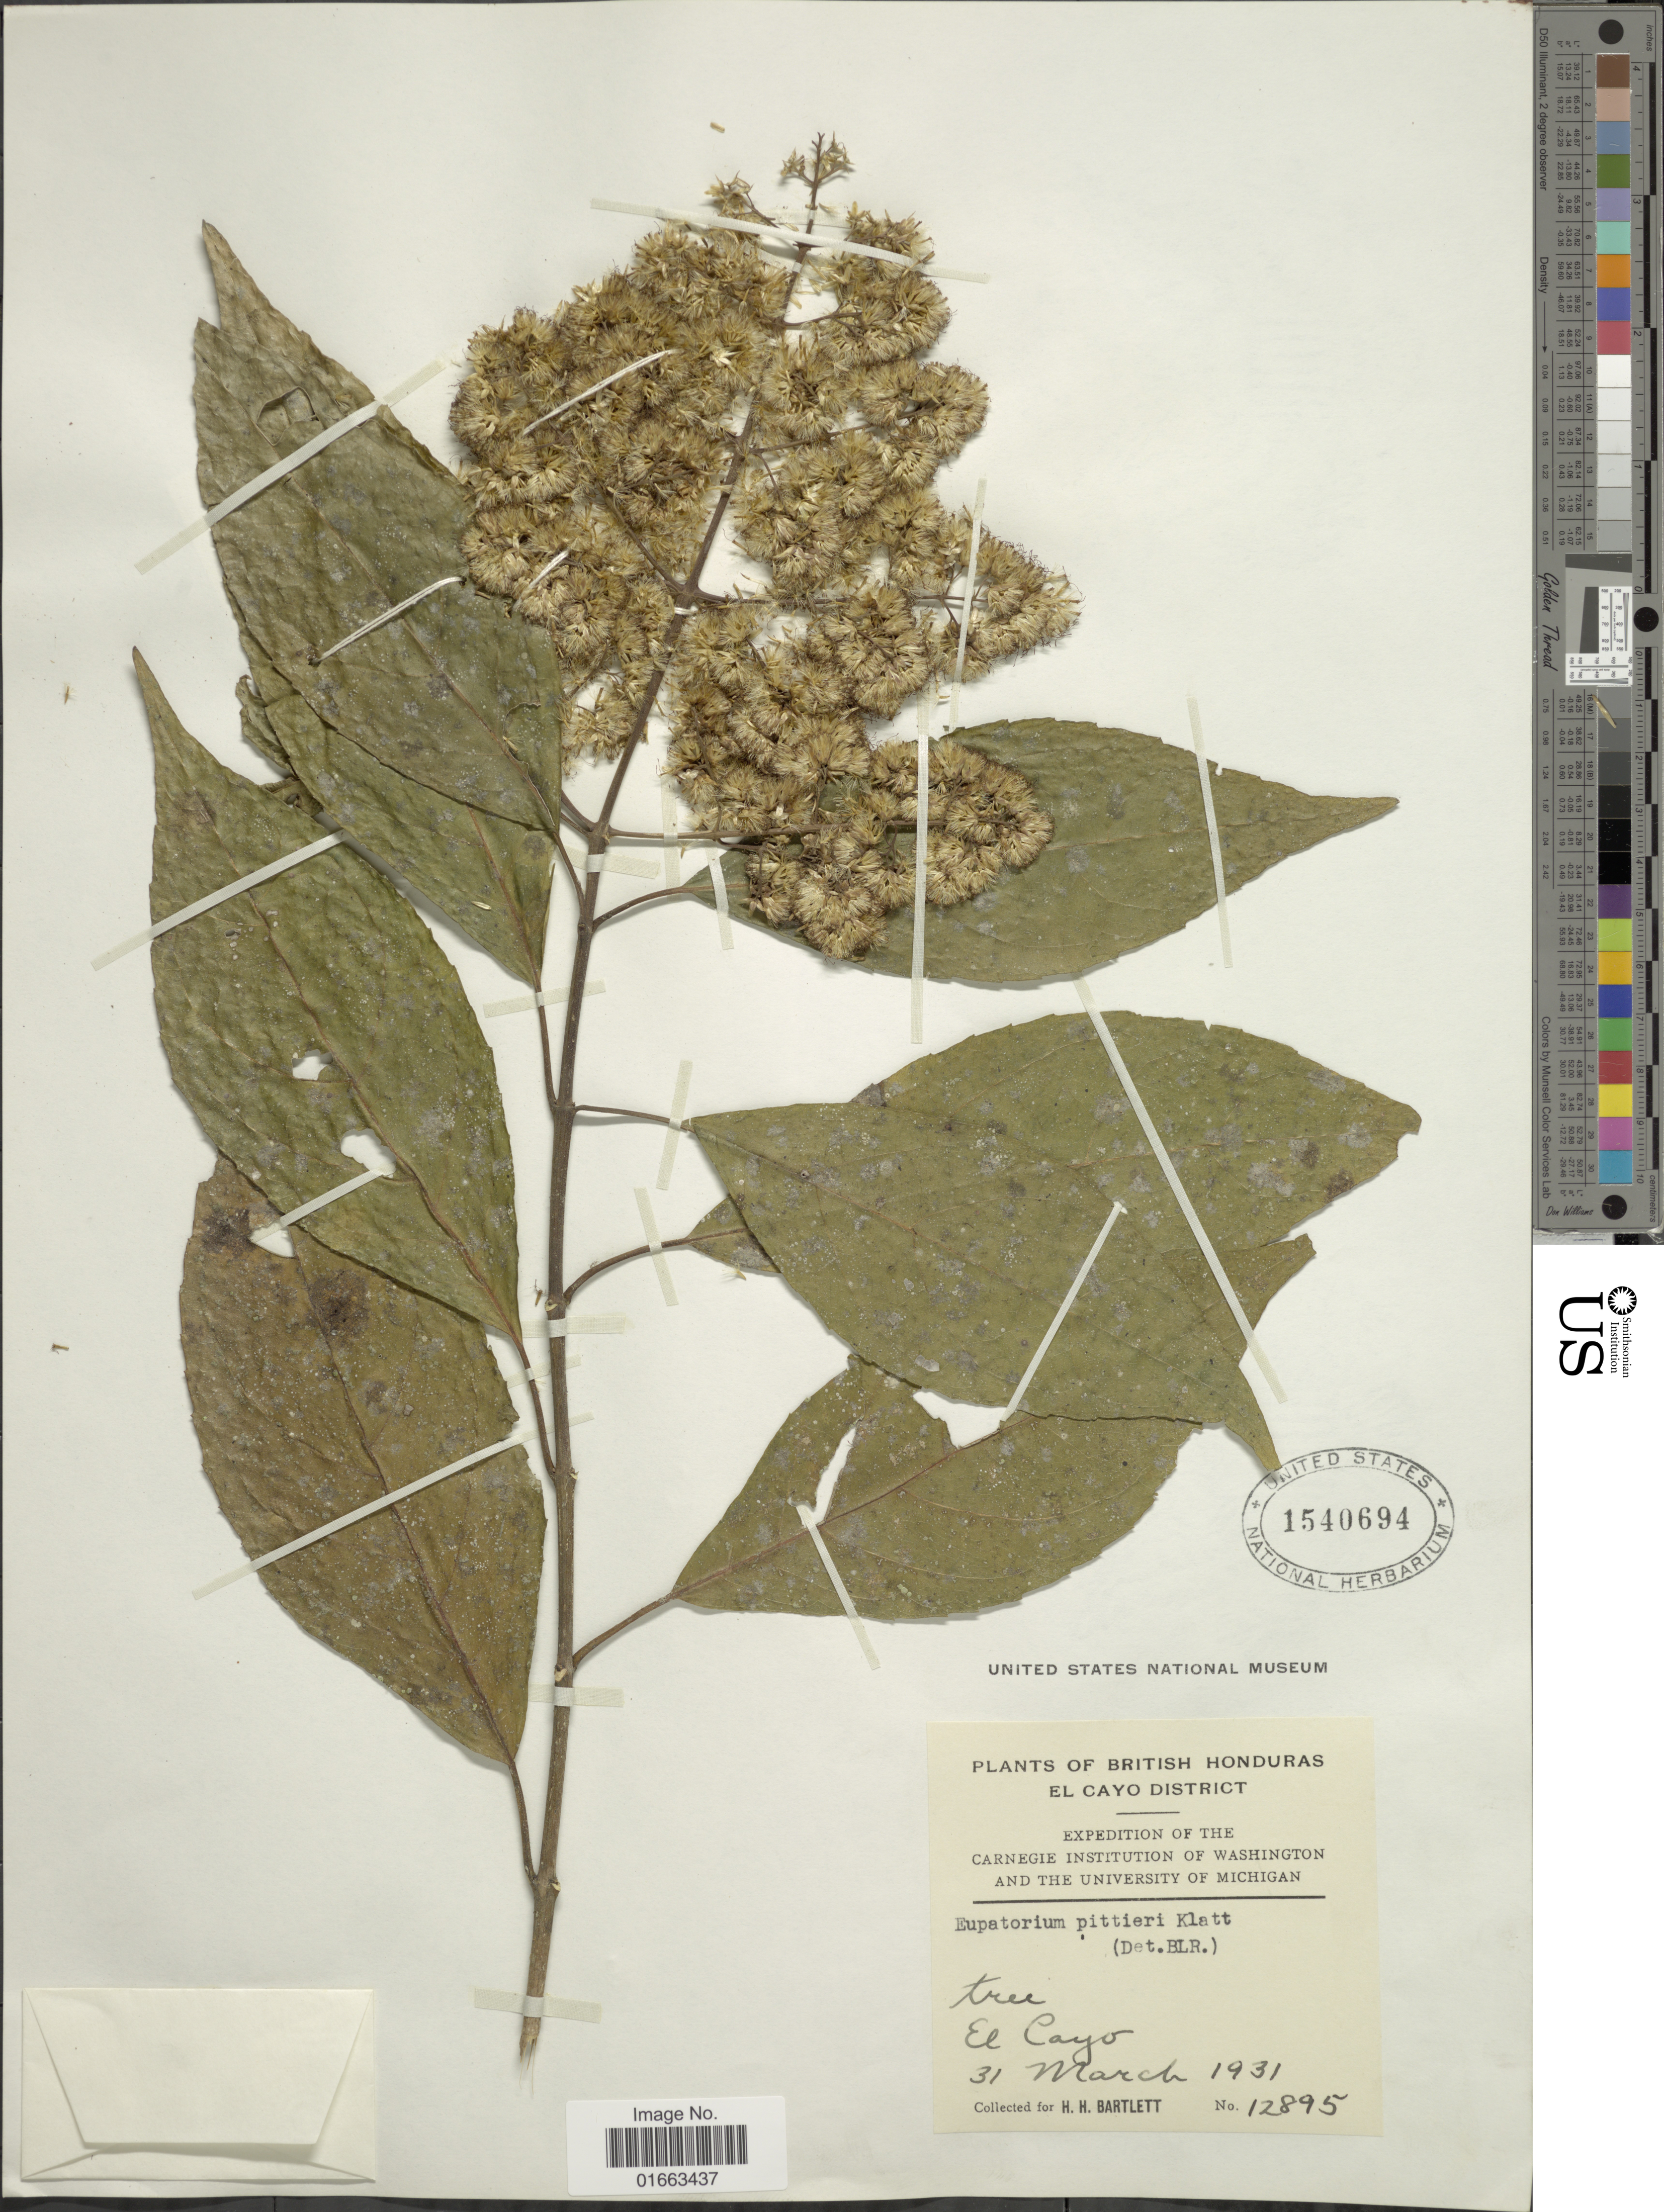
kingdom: Plantae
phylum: Tracheophyta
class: Magnoliopsida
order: Asterales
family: Asteraceae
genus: Koanophyllon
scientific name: Koanophyllon galeottii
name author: (B.L. Rob.) R.M. King & H. Rob.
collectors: H. H. Bartlett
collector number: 12895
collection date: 1931-03-31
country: Belize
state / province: Cayo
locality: British Honduras, El Cayo District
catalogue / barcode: US 1540694